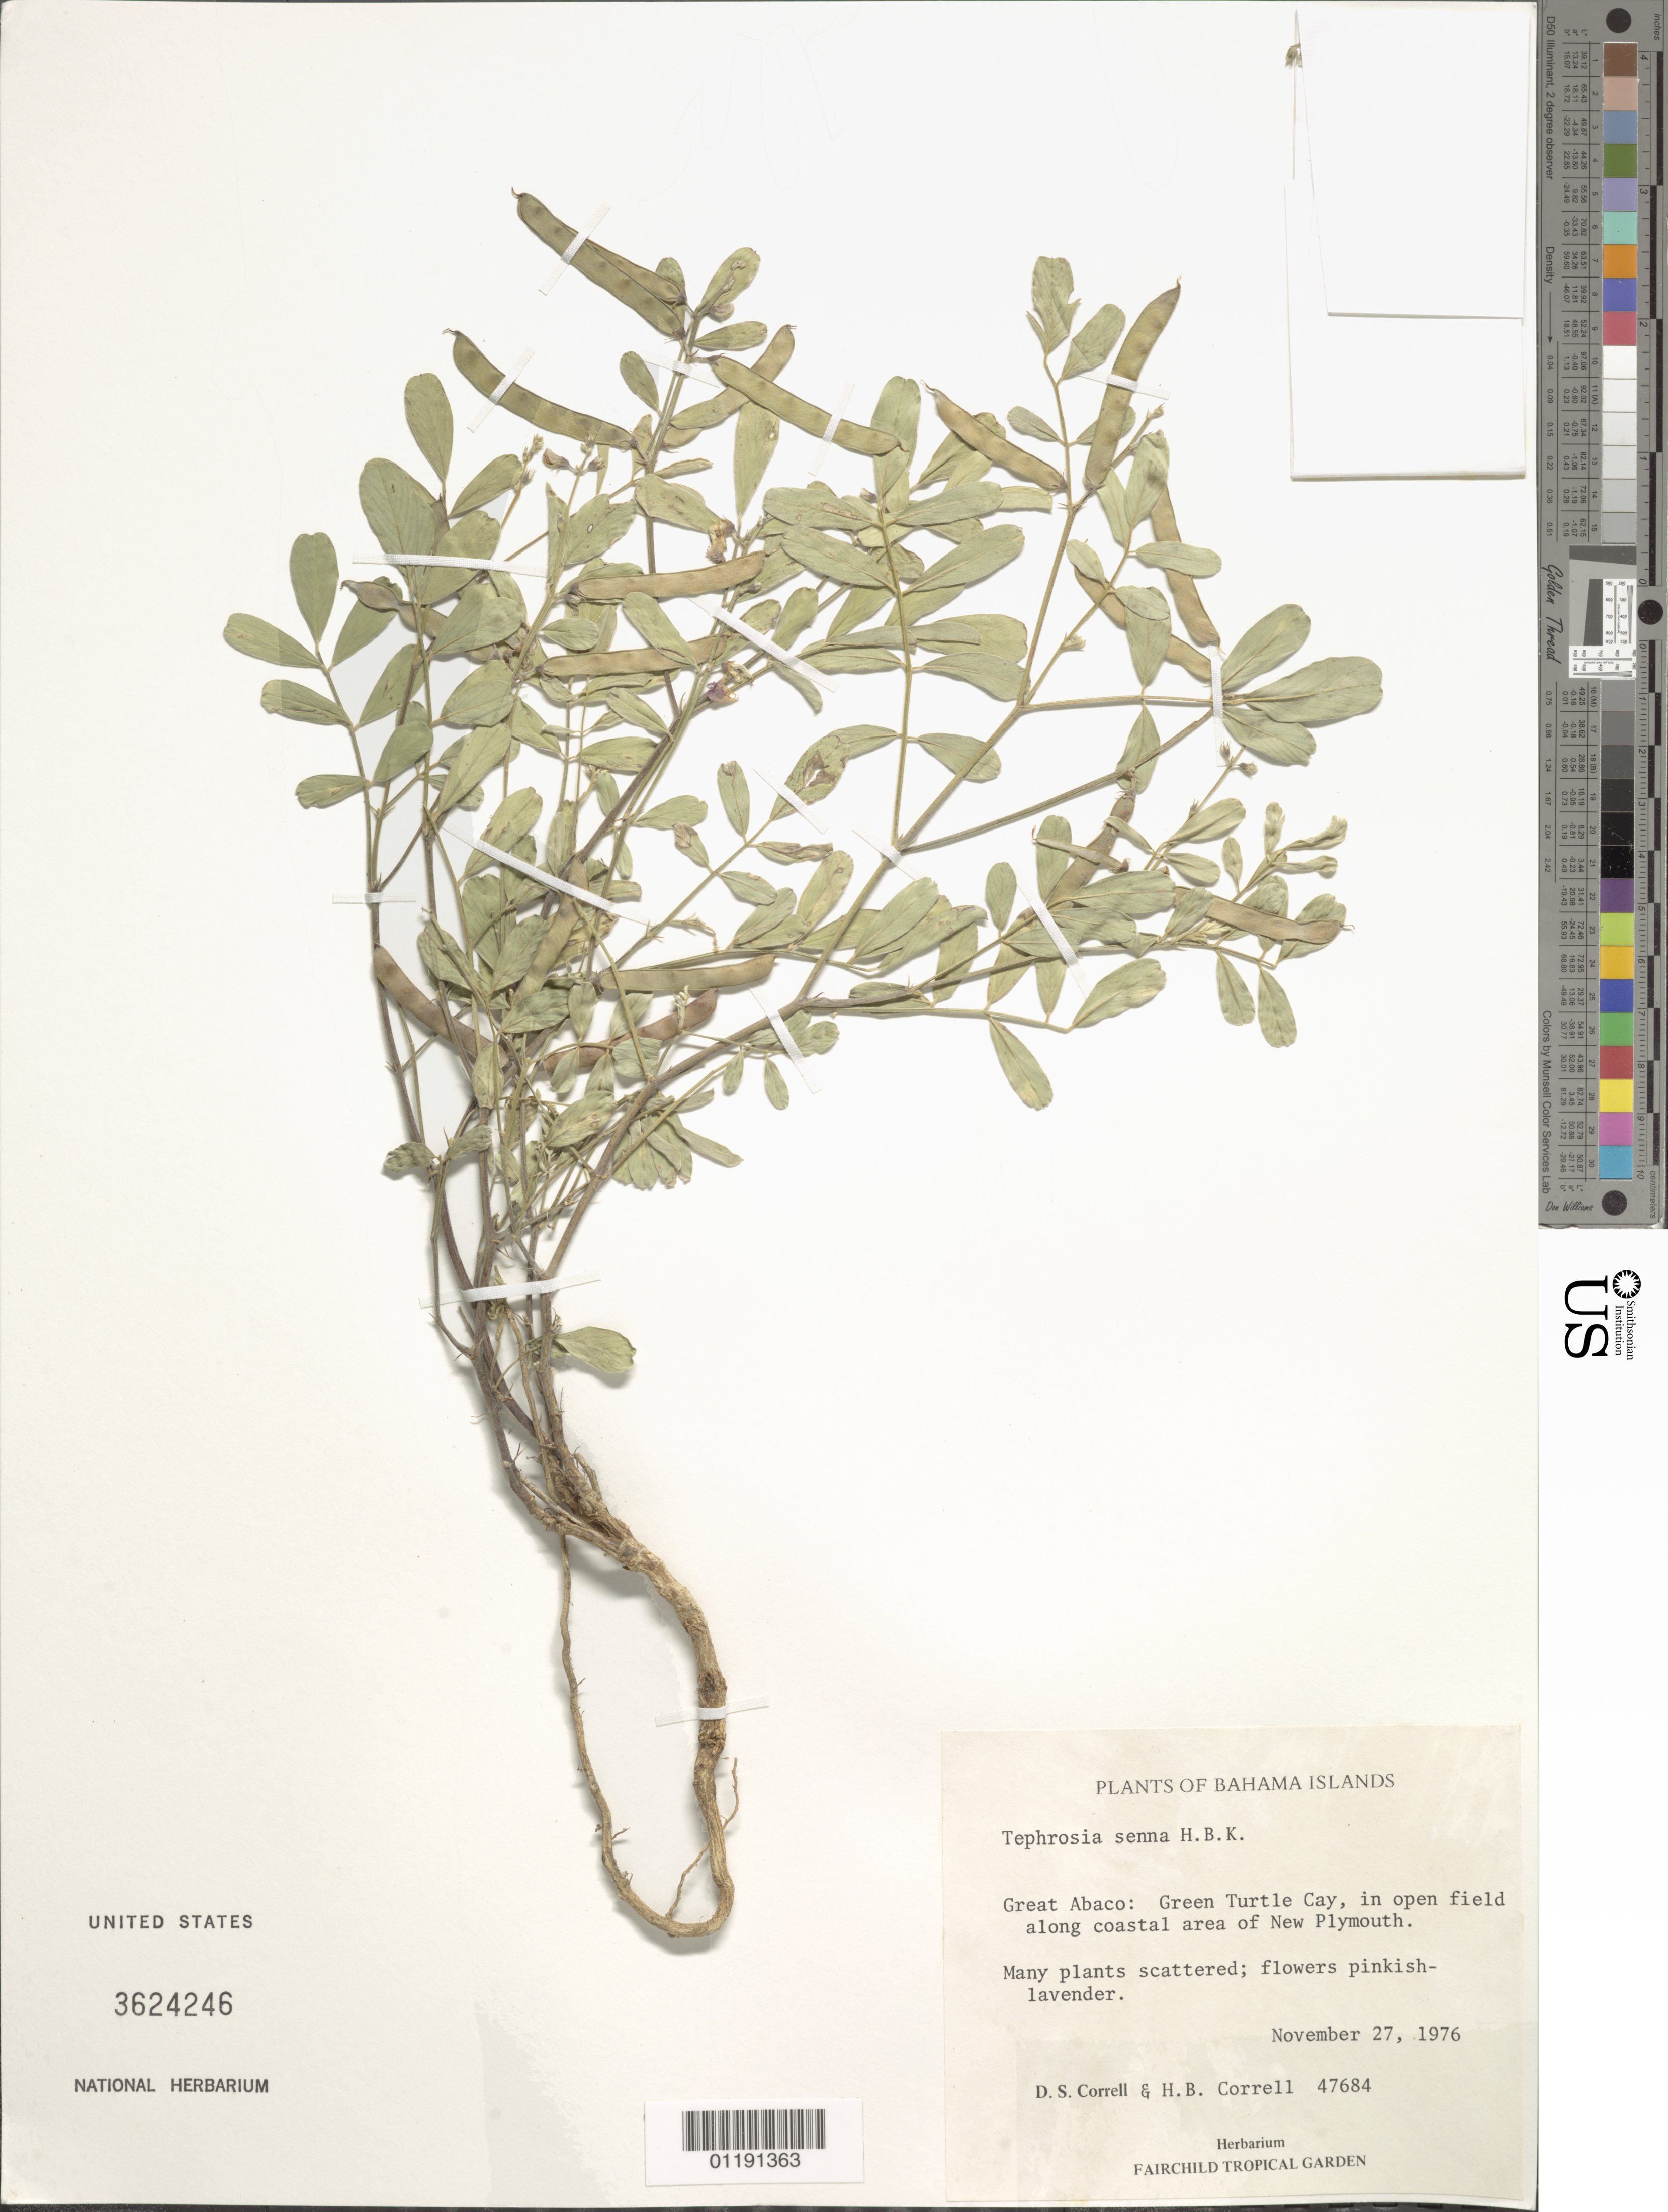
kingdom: Plantae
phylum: Tracheophyta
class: Magnoliopsida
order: Fabales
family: Fabaceae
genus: Tephrosia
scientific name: Tephrosia senna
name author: Kunth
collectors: D. S. Correll & H. Correll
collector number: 47684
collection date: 1976-11-27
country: Bahamas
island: Great Abaco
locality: Green Turtle Cay, in open field along coastal area of New Plymouth.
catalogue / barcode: US 3624246